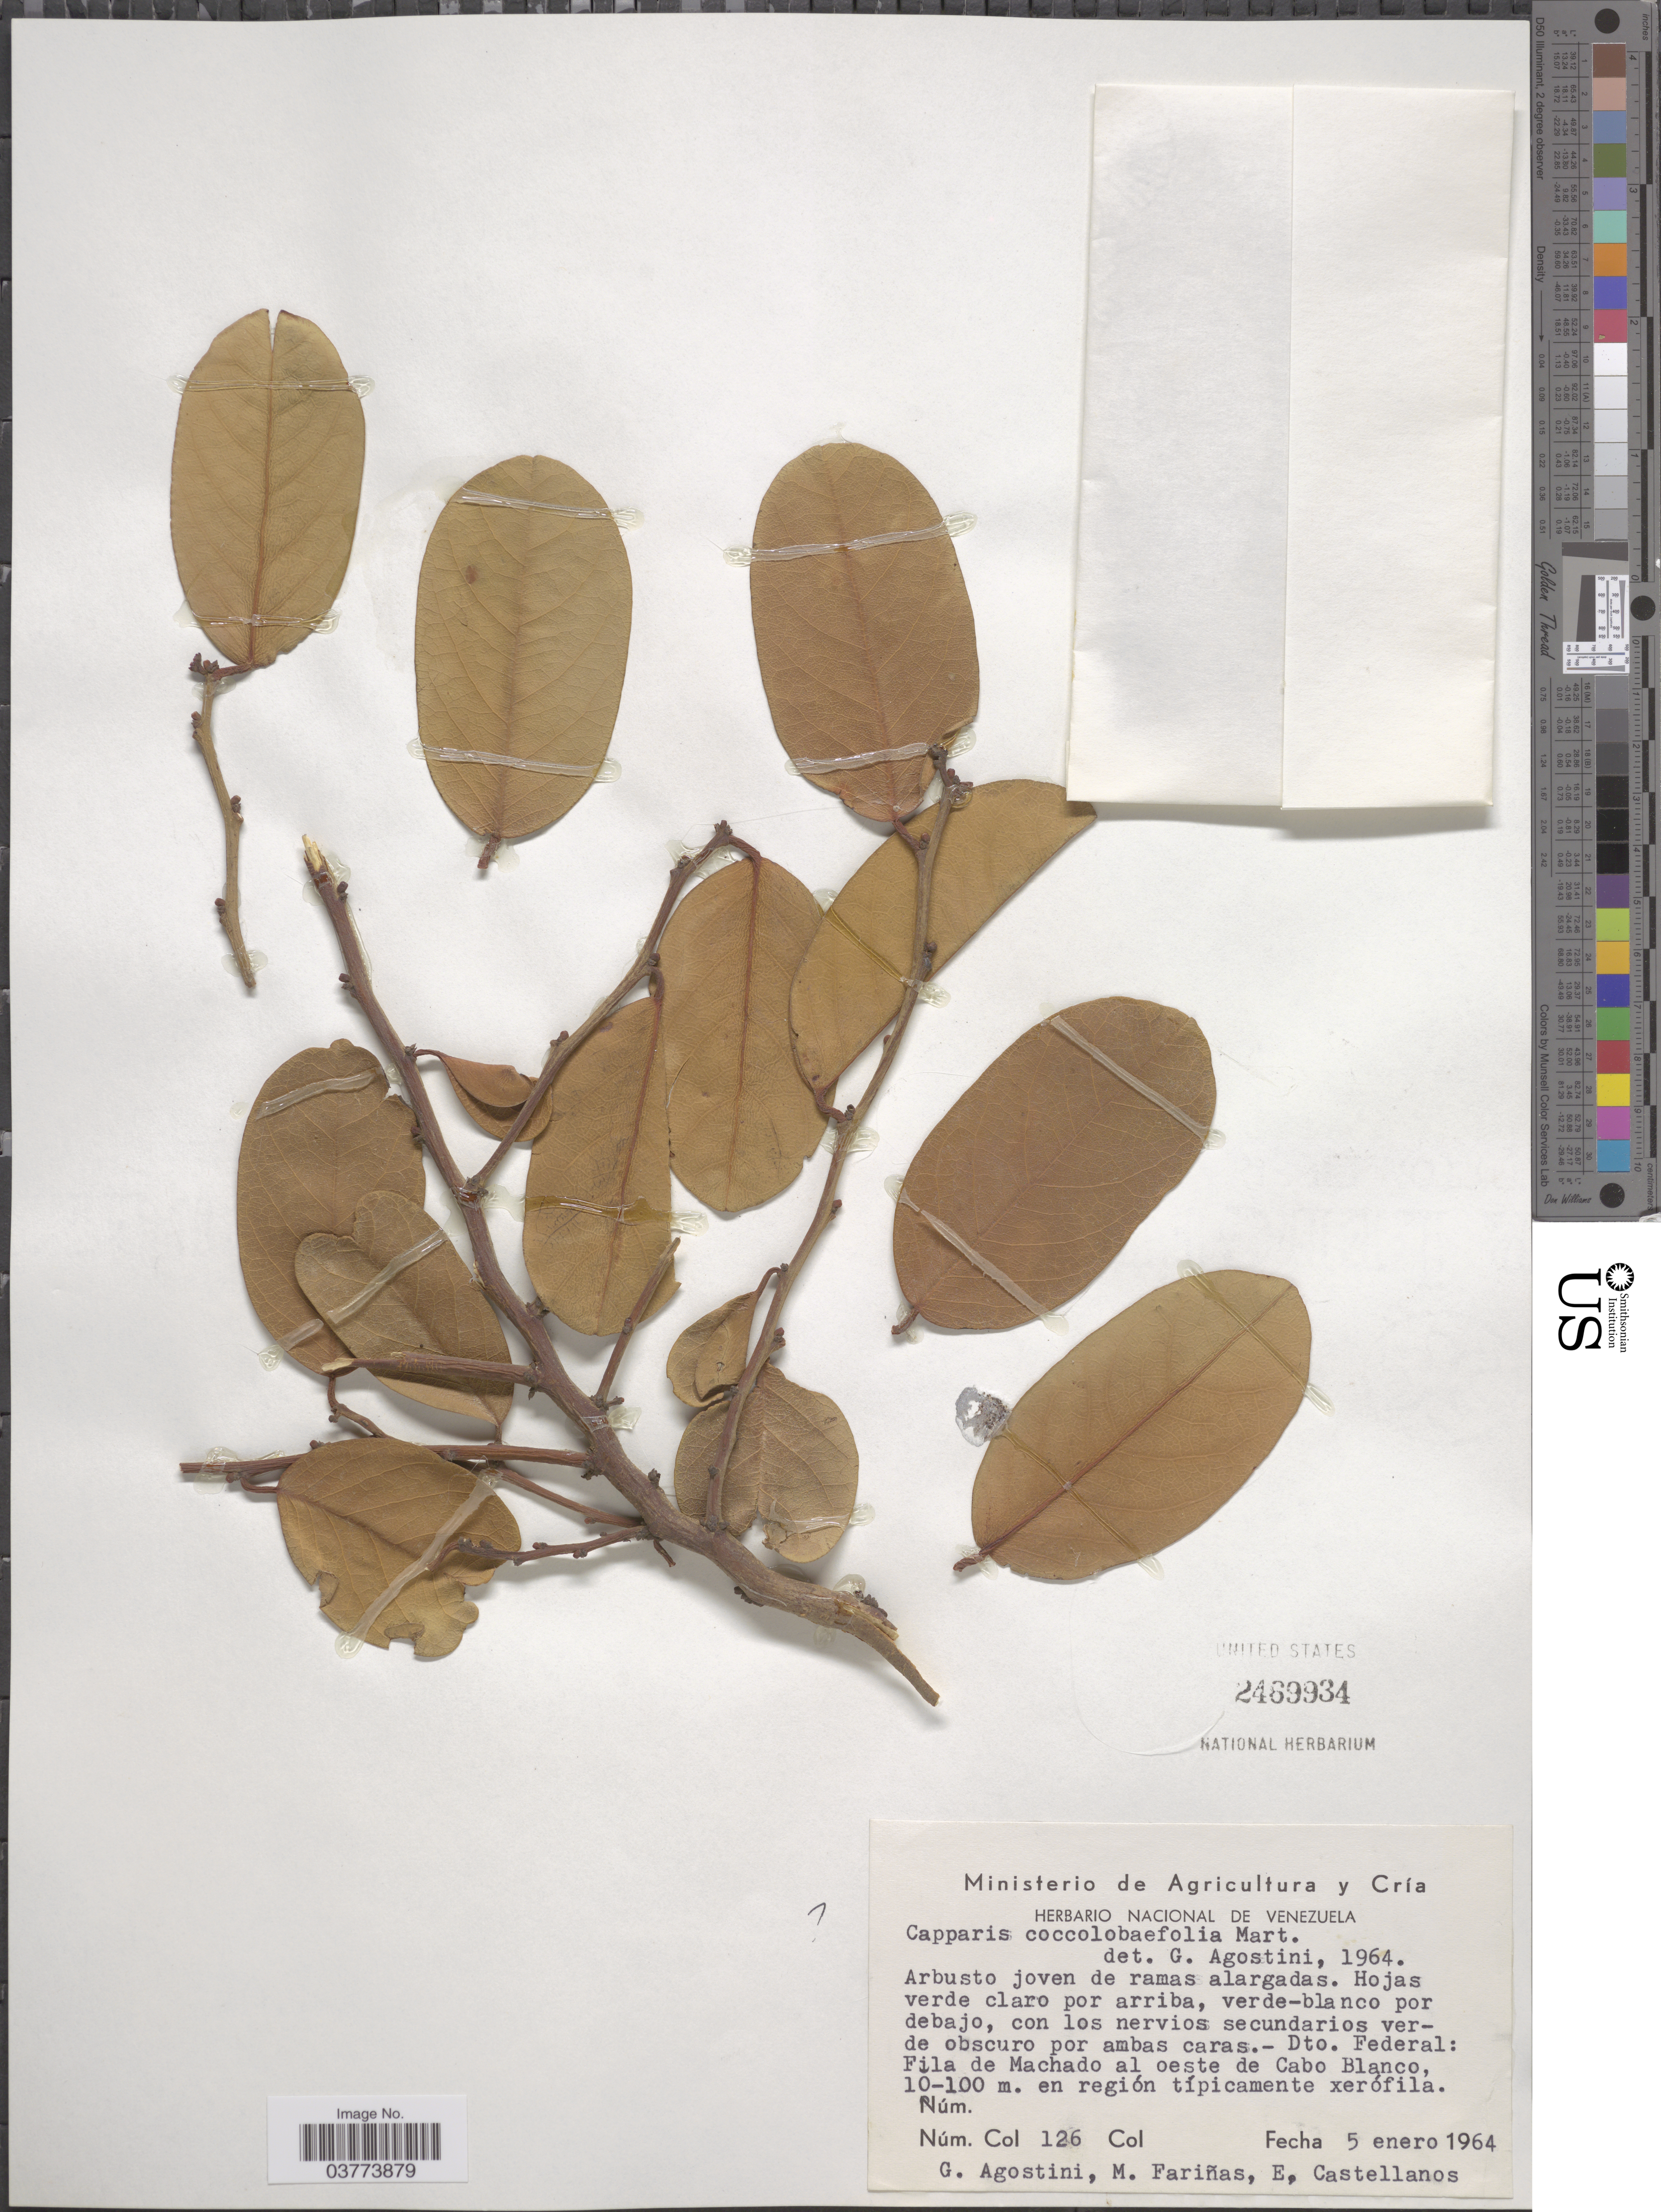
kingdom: Plantae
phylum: Tracheophyta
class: Magnoliopsida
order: Brassicales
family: Capparaceae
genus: Cynophalla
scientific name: Cynophalla hastata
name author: (Jacq.) J. Presl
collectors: G. Agostini, M. Fariñas & E. Castellanos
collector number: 126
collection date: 1964-01-05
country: Venezuela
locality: Dto. Federal: Fila de Machado al oeste de Cabo Blanco, en región típicamente xerófila.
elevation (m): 10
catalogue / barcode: US 2469934